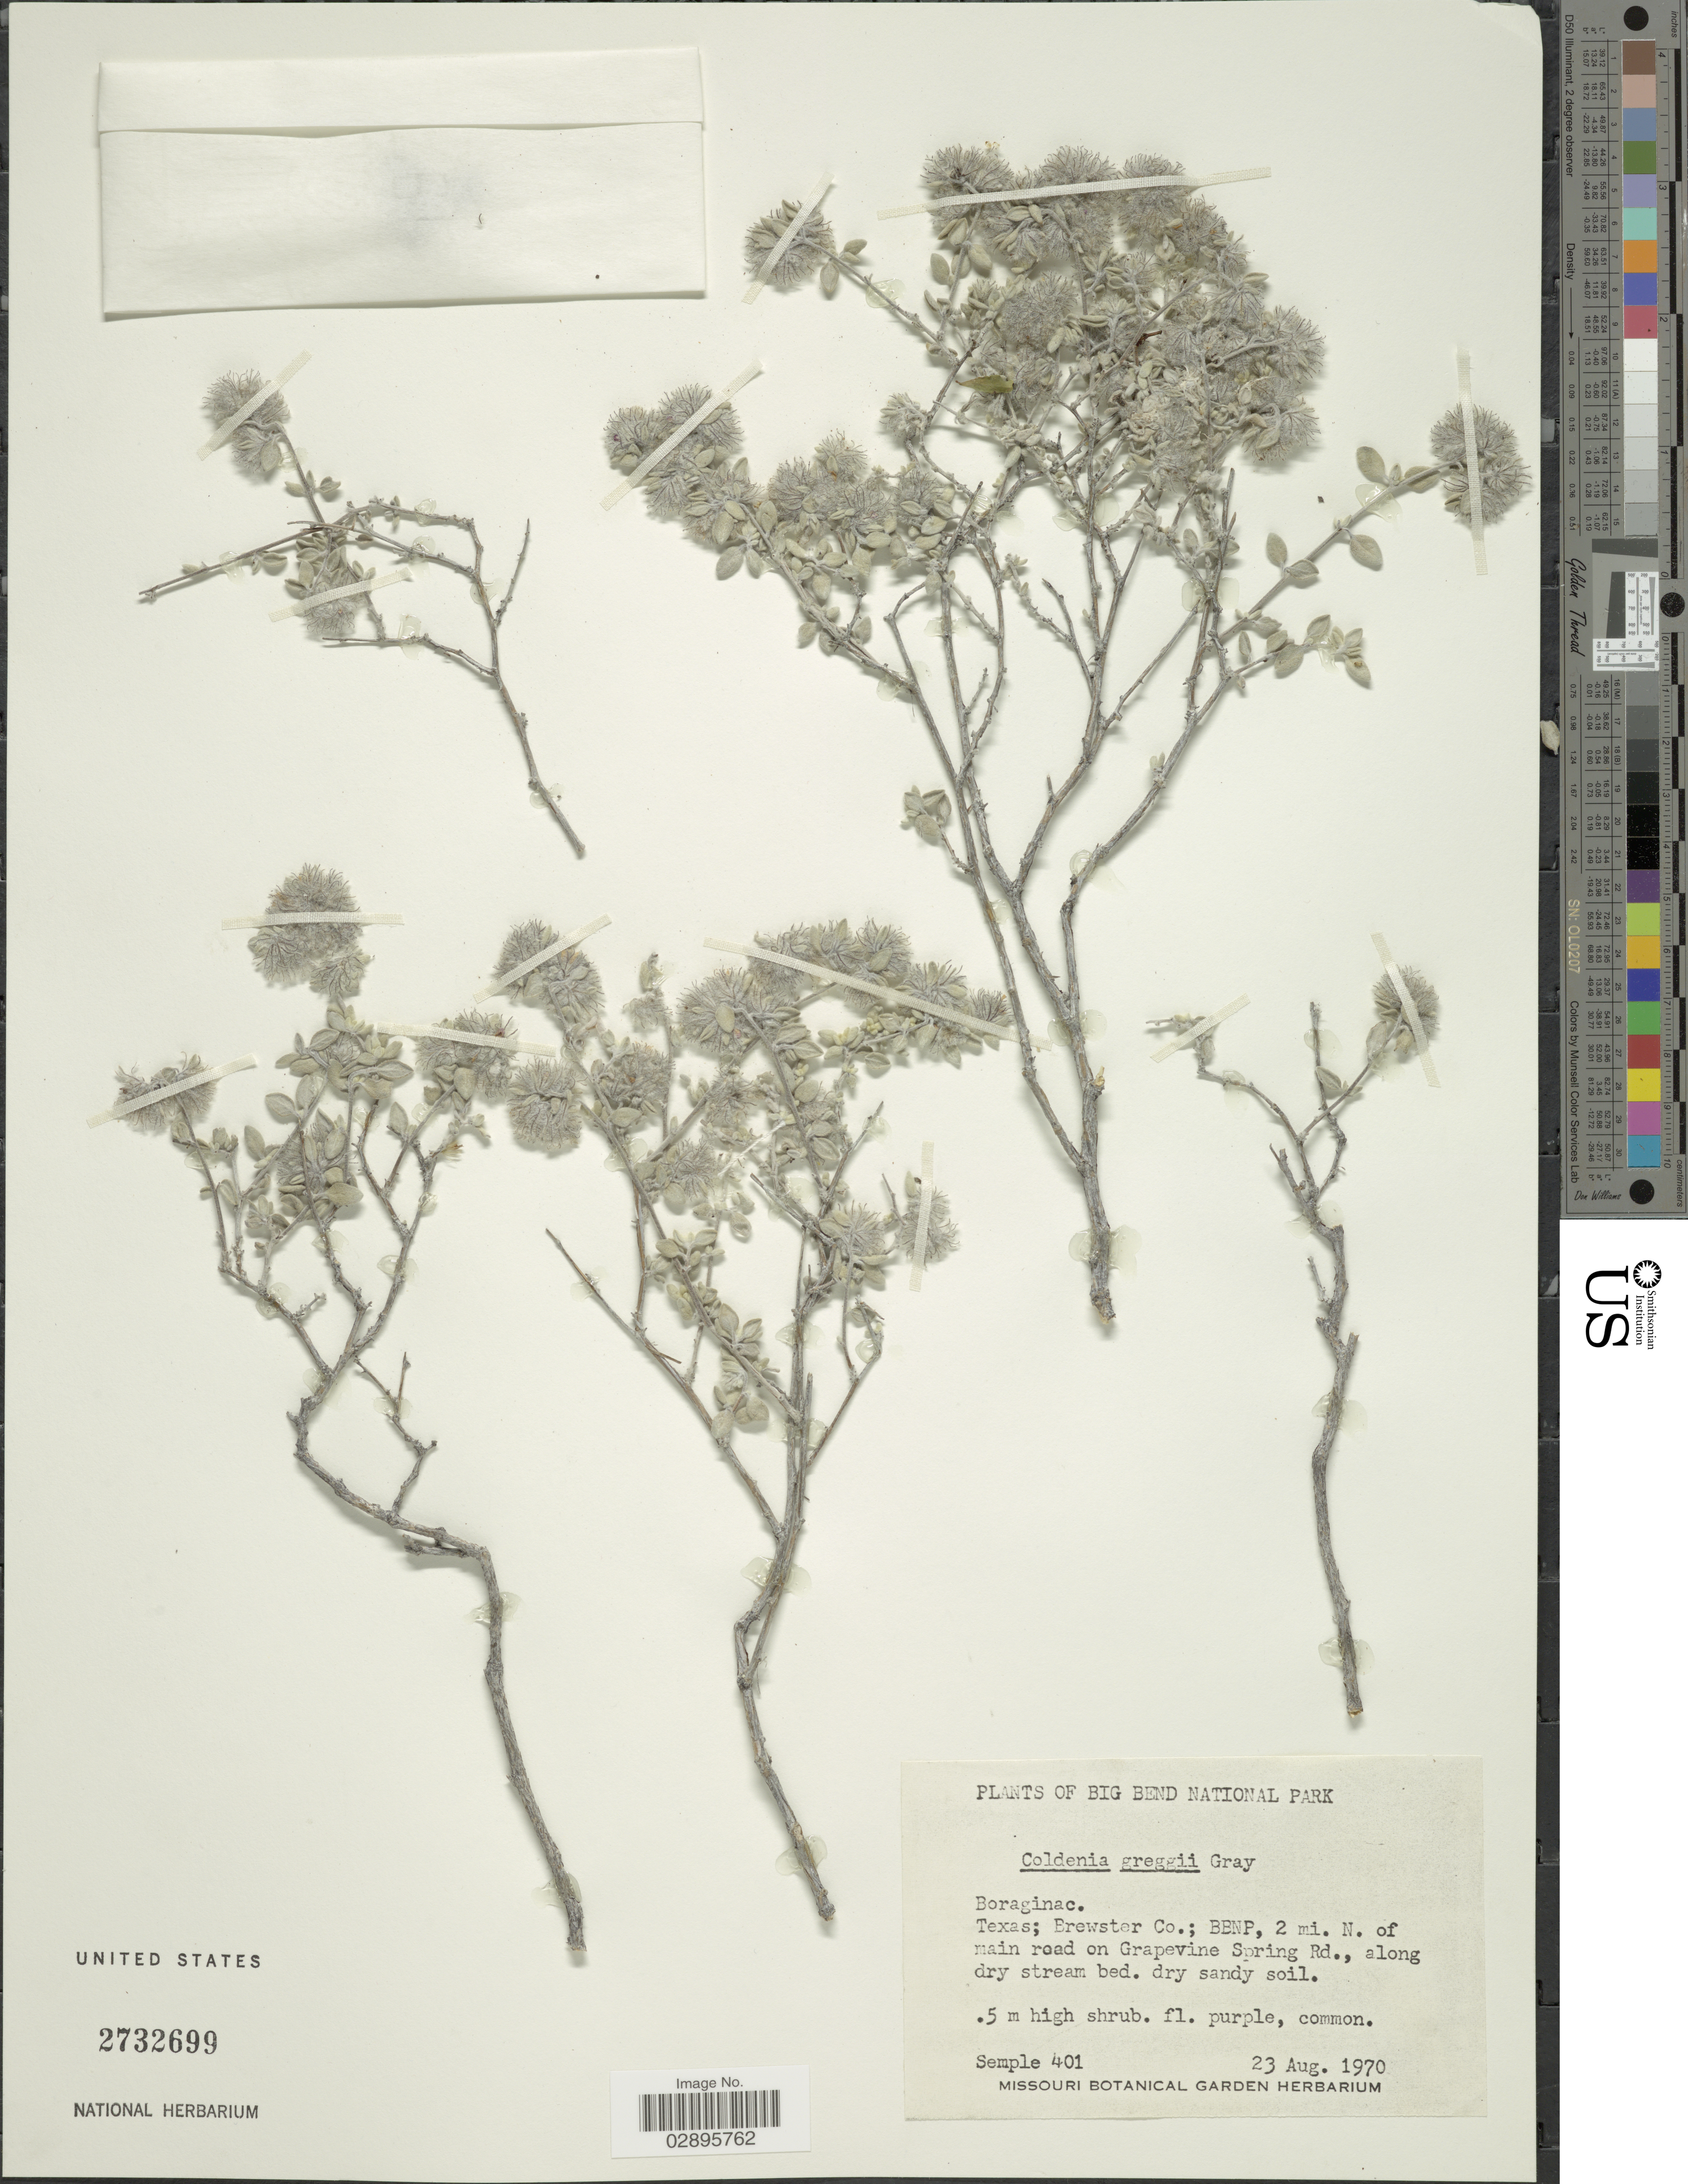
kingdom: Plantae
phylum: Tracheophyta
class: Magnoliopsida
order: Boraginales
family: Ehretiaceae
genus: Tiquilia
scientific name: Tiquilia greggii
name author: (Torr.) A.T. Richardson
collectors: Semple, --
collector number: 401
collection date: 1970-08-23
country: United States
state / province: Texas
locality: Big Bend National Park. Brewster Co.; BBNP, 2 mi. N. of main road on Grapevine Spring Rd.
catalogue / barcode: US 2732699